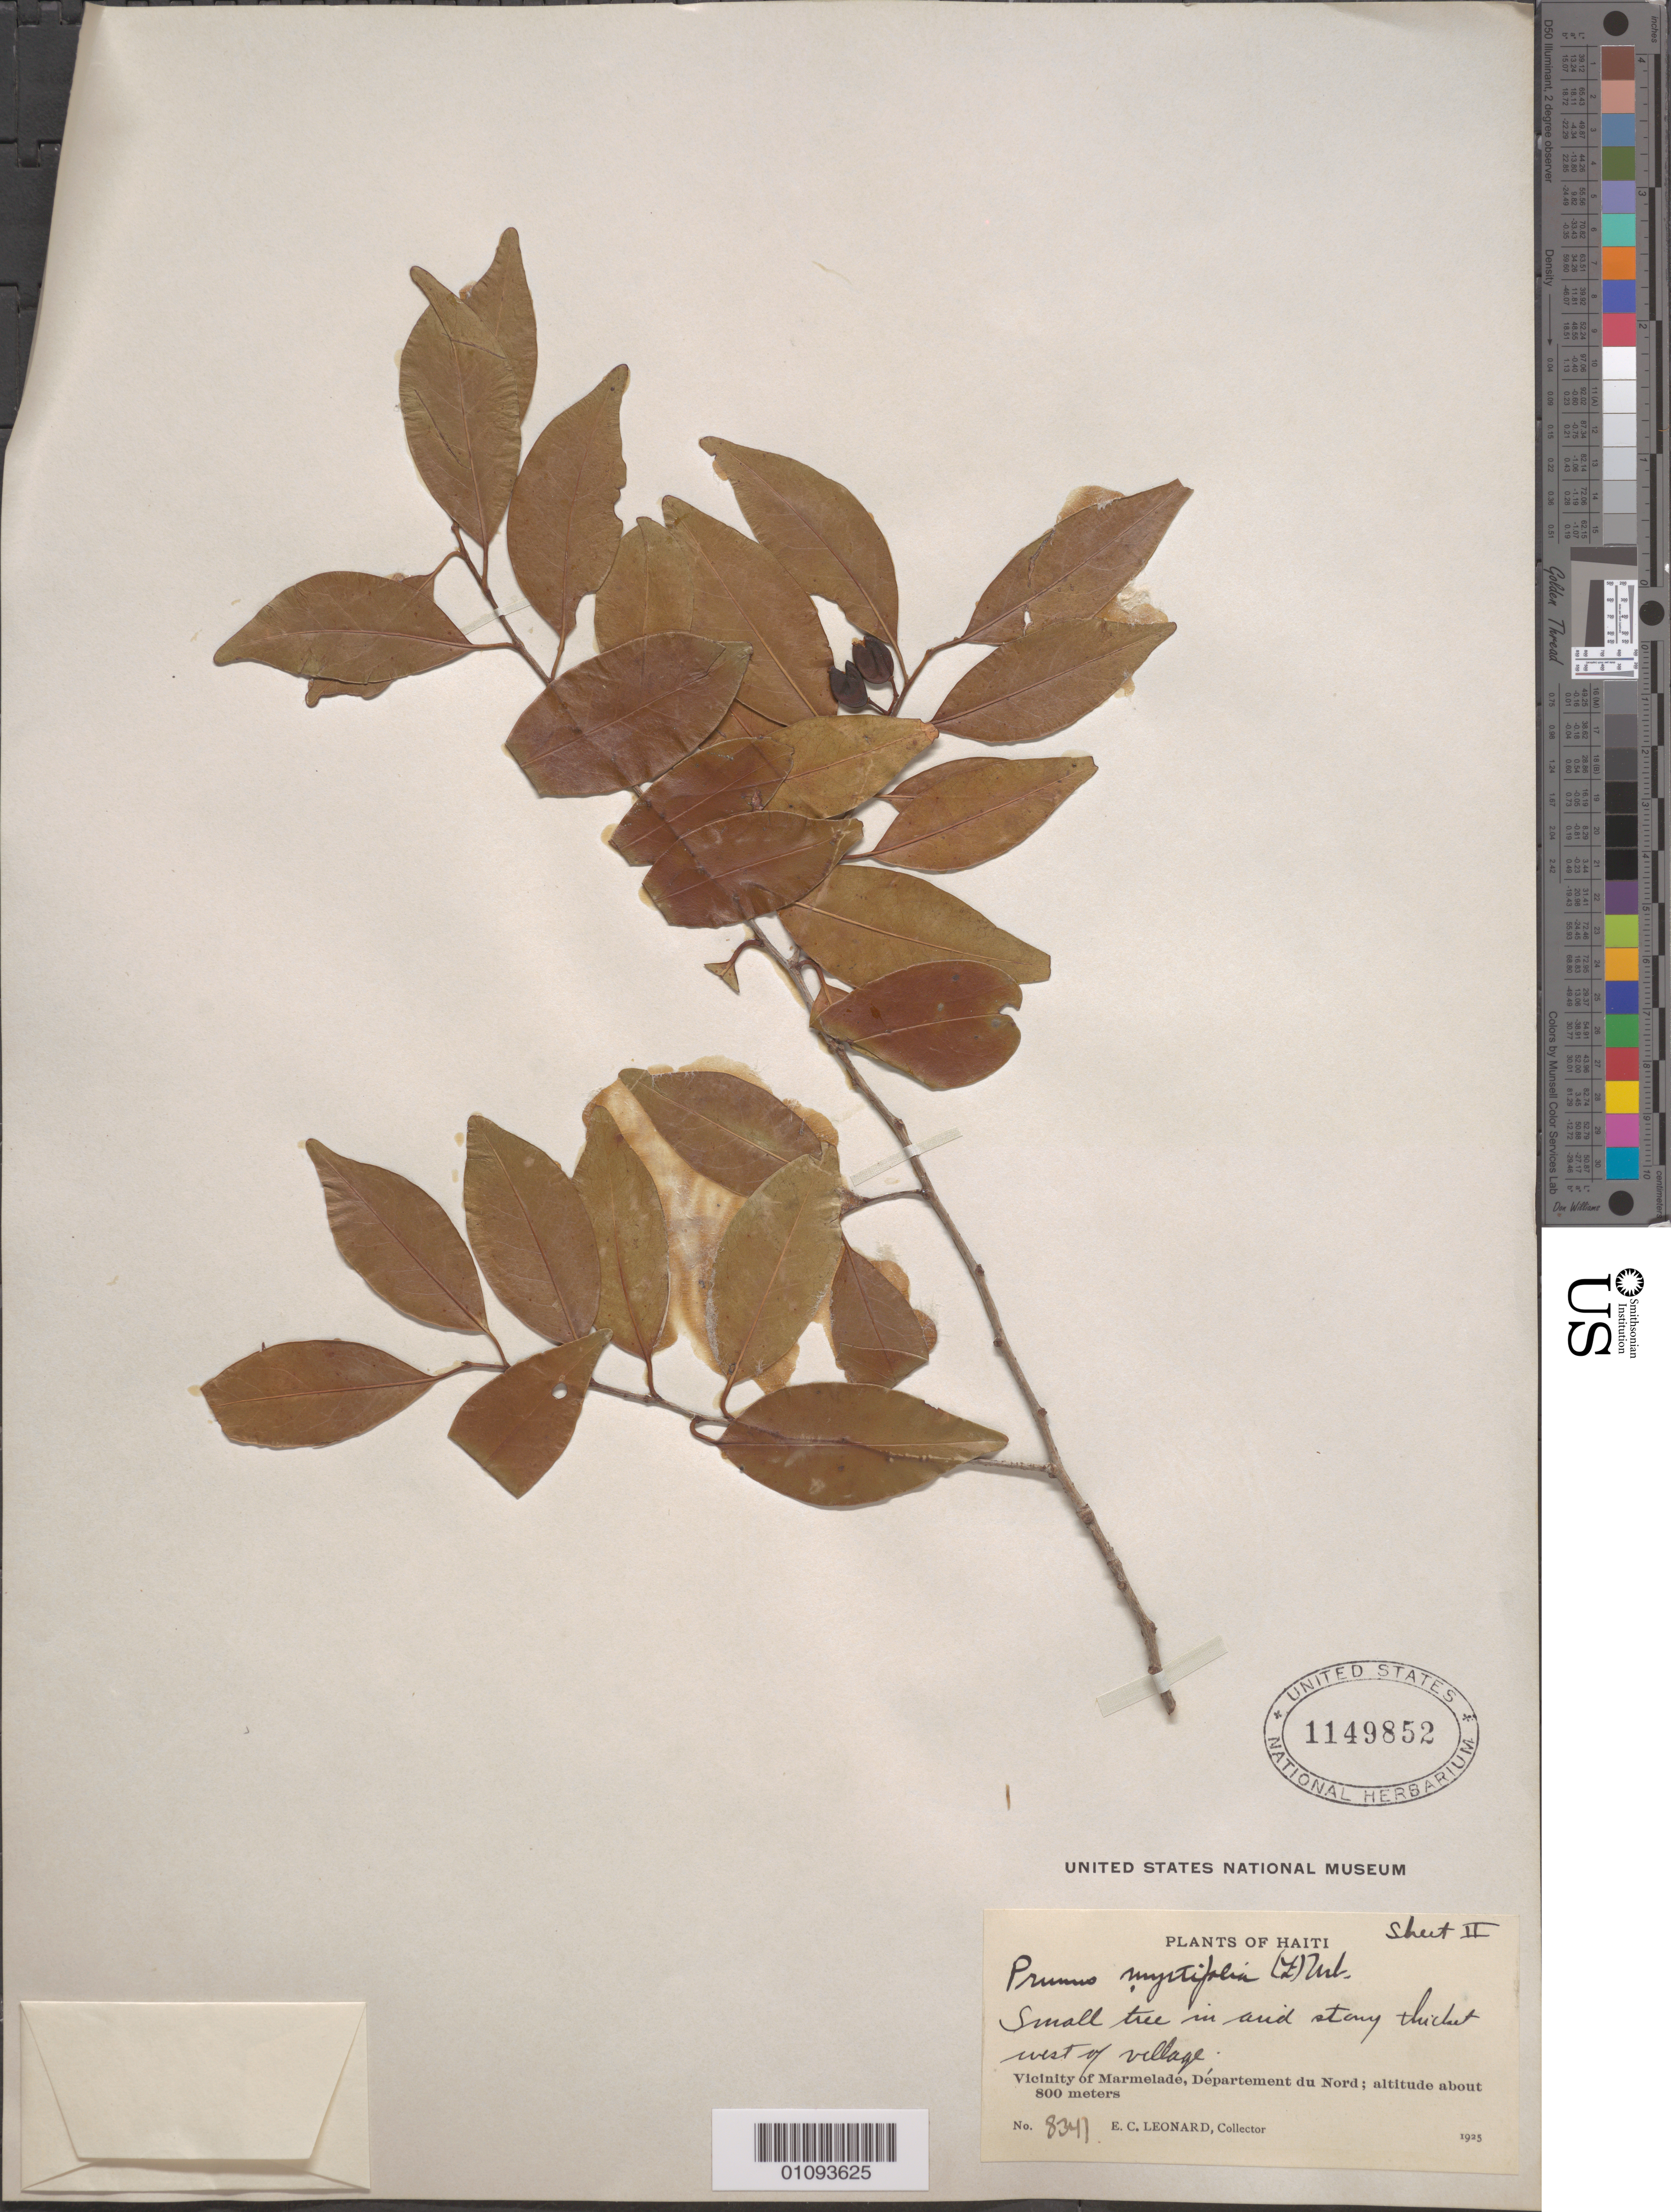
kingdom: Plantae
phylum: Tracheophyta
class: Magnoliopsida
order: Rosales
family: Rosaceae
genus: Prunus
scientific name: Prunus myrtifolia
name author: (L.) Urb.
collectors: E. C. Leonard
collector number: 8341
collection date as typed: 1925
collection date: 1925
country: Haiti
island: Hispaniola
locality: Vicinity of Marmelade, Departement du Nord - in arid thicket west of village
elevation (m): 800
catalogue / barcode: US 1149852